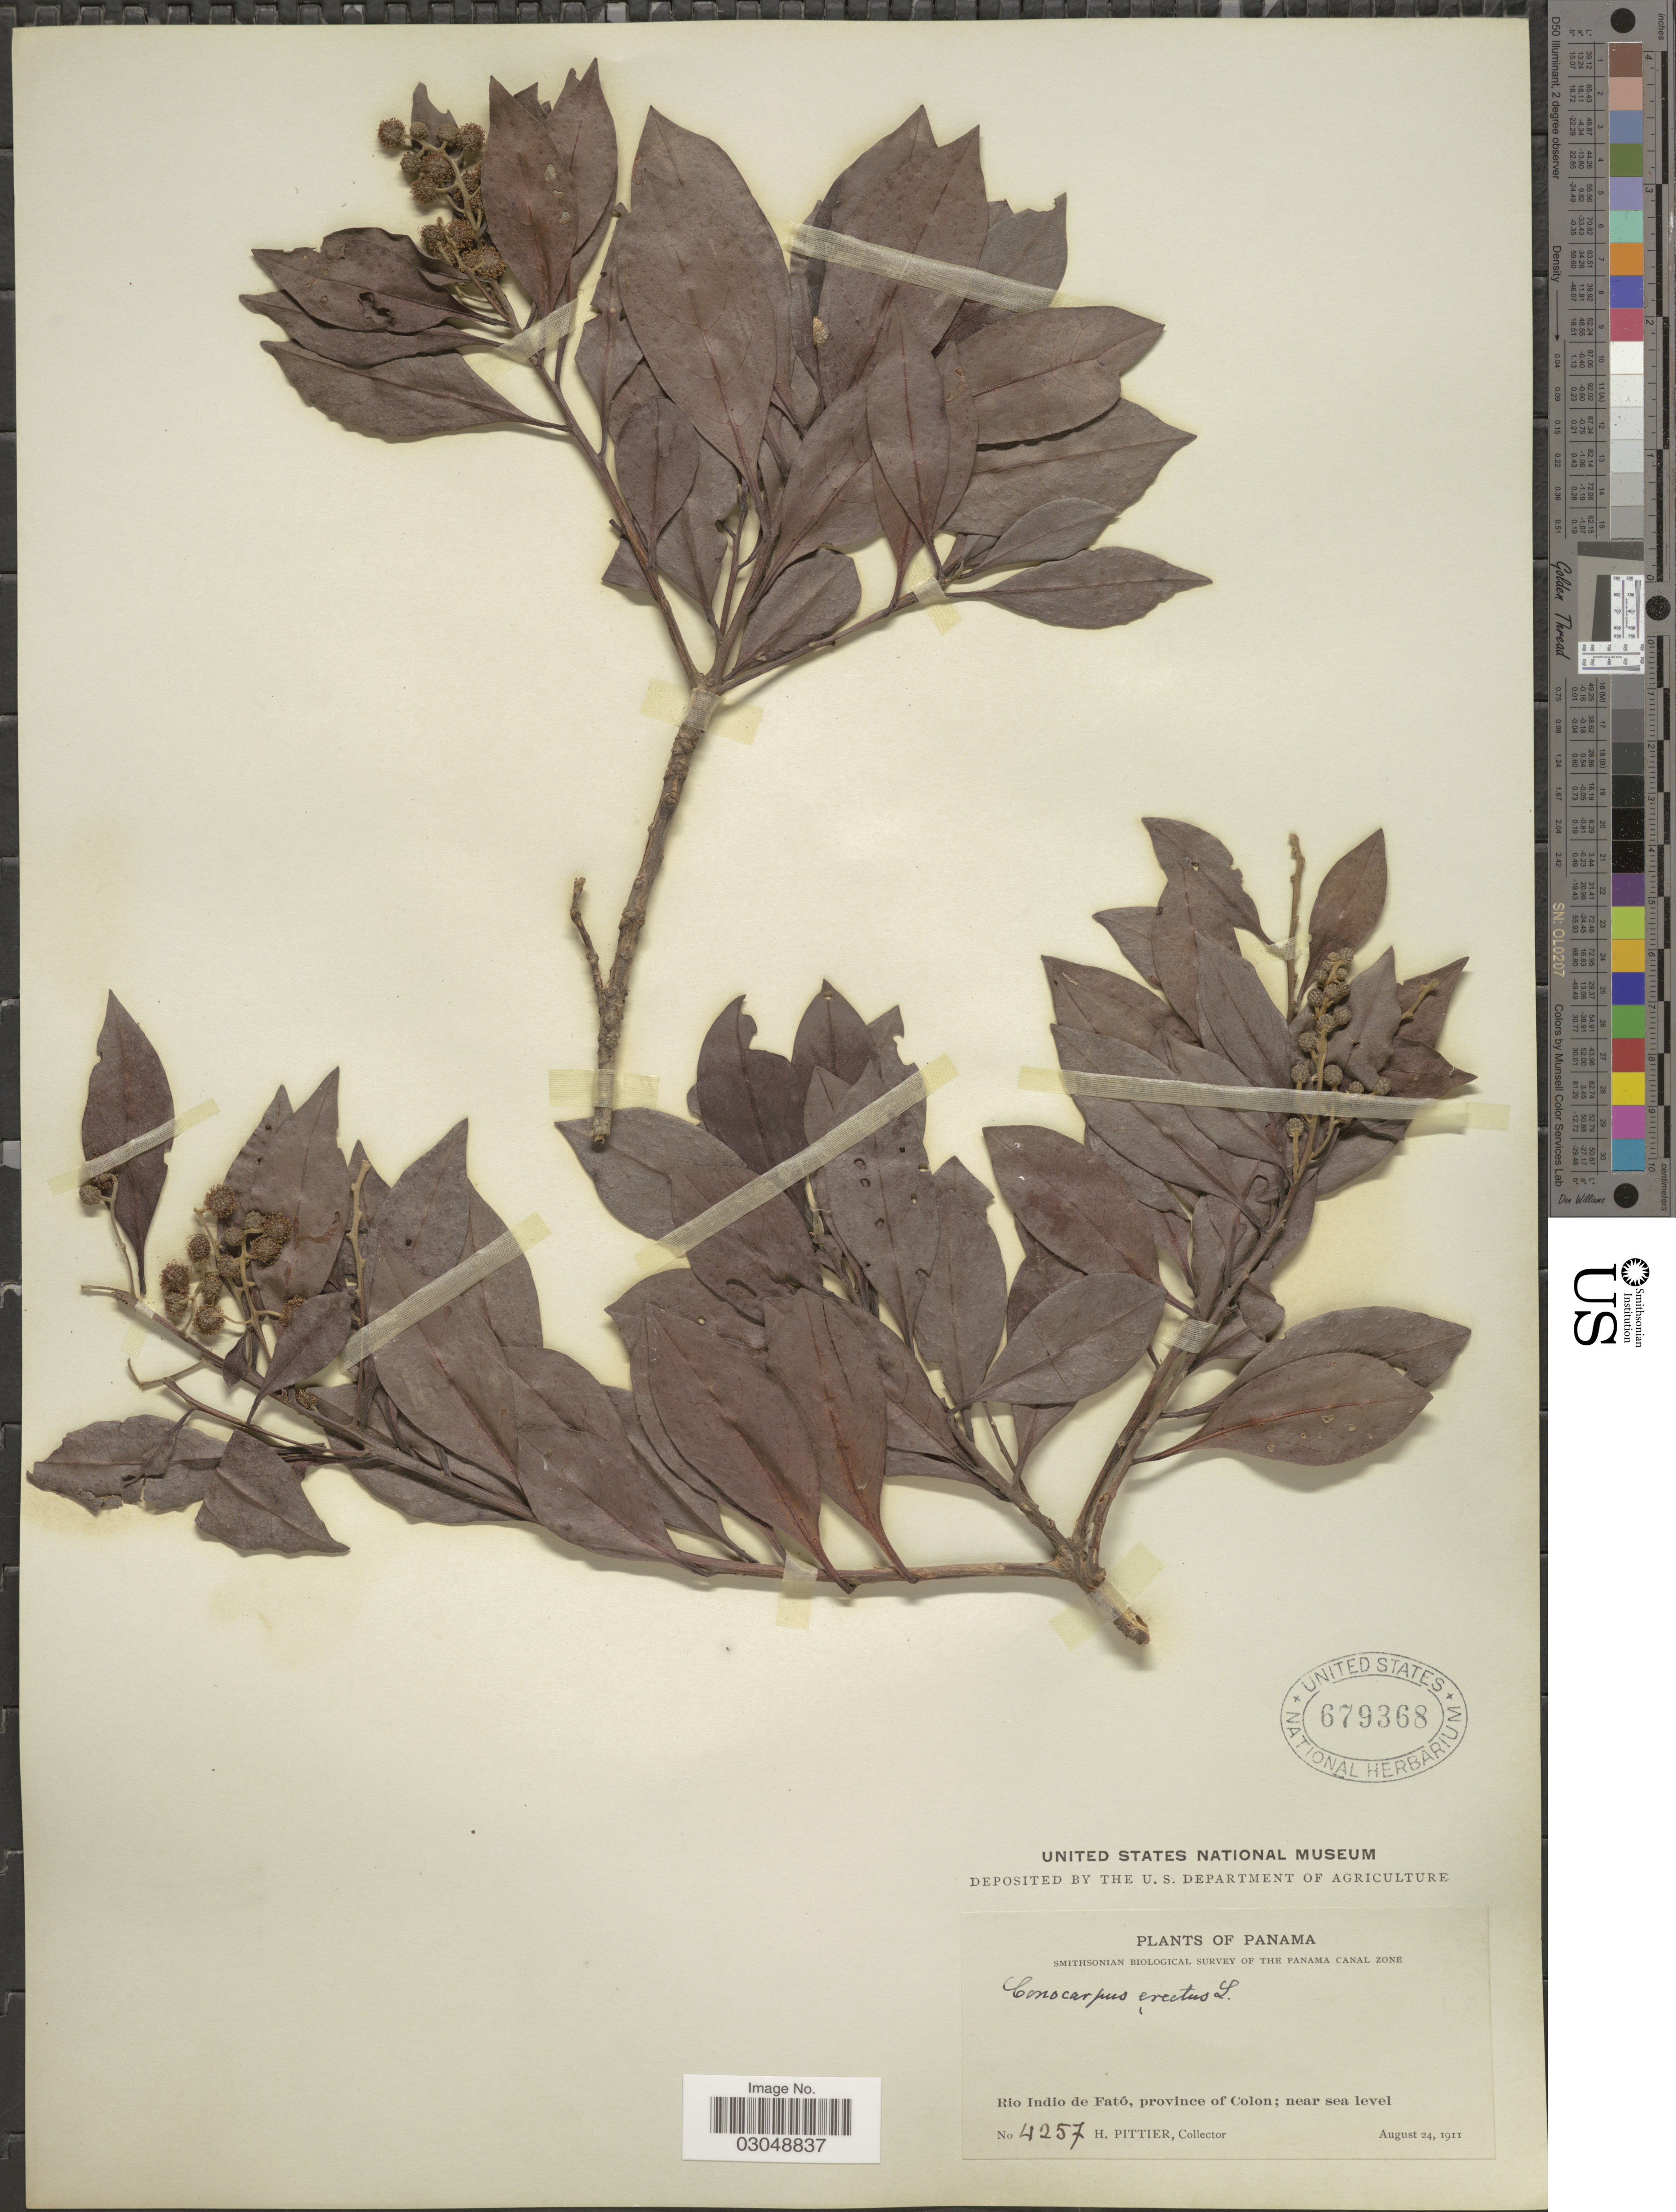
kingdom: Plantae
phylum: Tracheophyta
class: Magnoliopsida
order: Myrtales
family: Combretaceae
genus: Conocarpus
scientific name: Conocarpus erectus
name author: L.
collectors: H. F. Pittier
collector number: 4257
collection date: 1911-08-24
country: Panama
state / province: Colón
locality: Rio Indio de Fató, province of Colon.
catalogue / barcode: US 679368